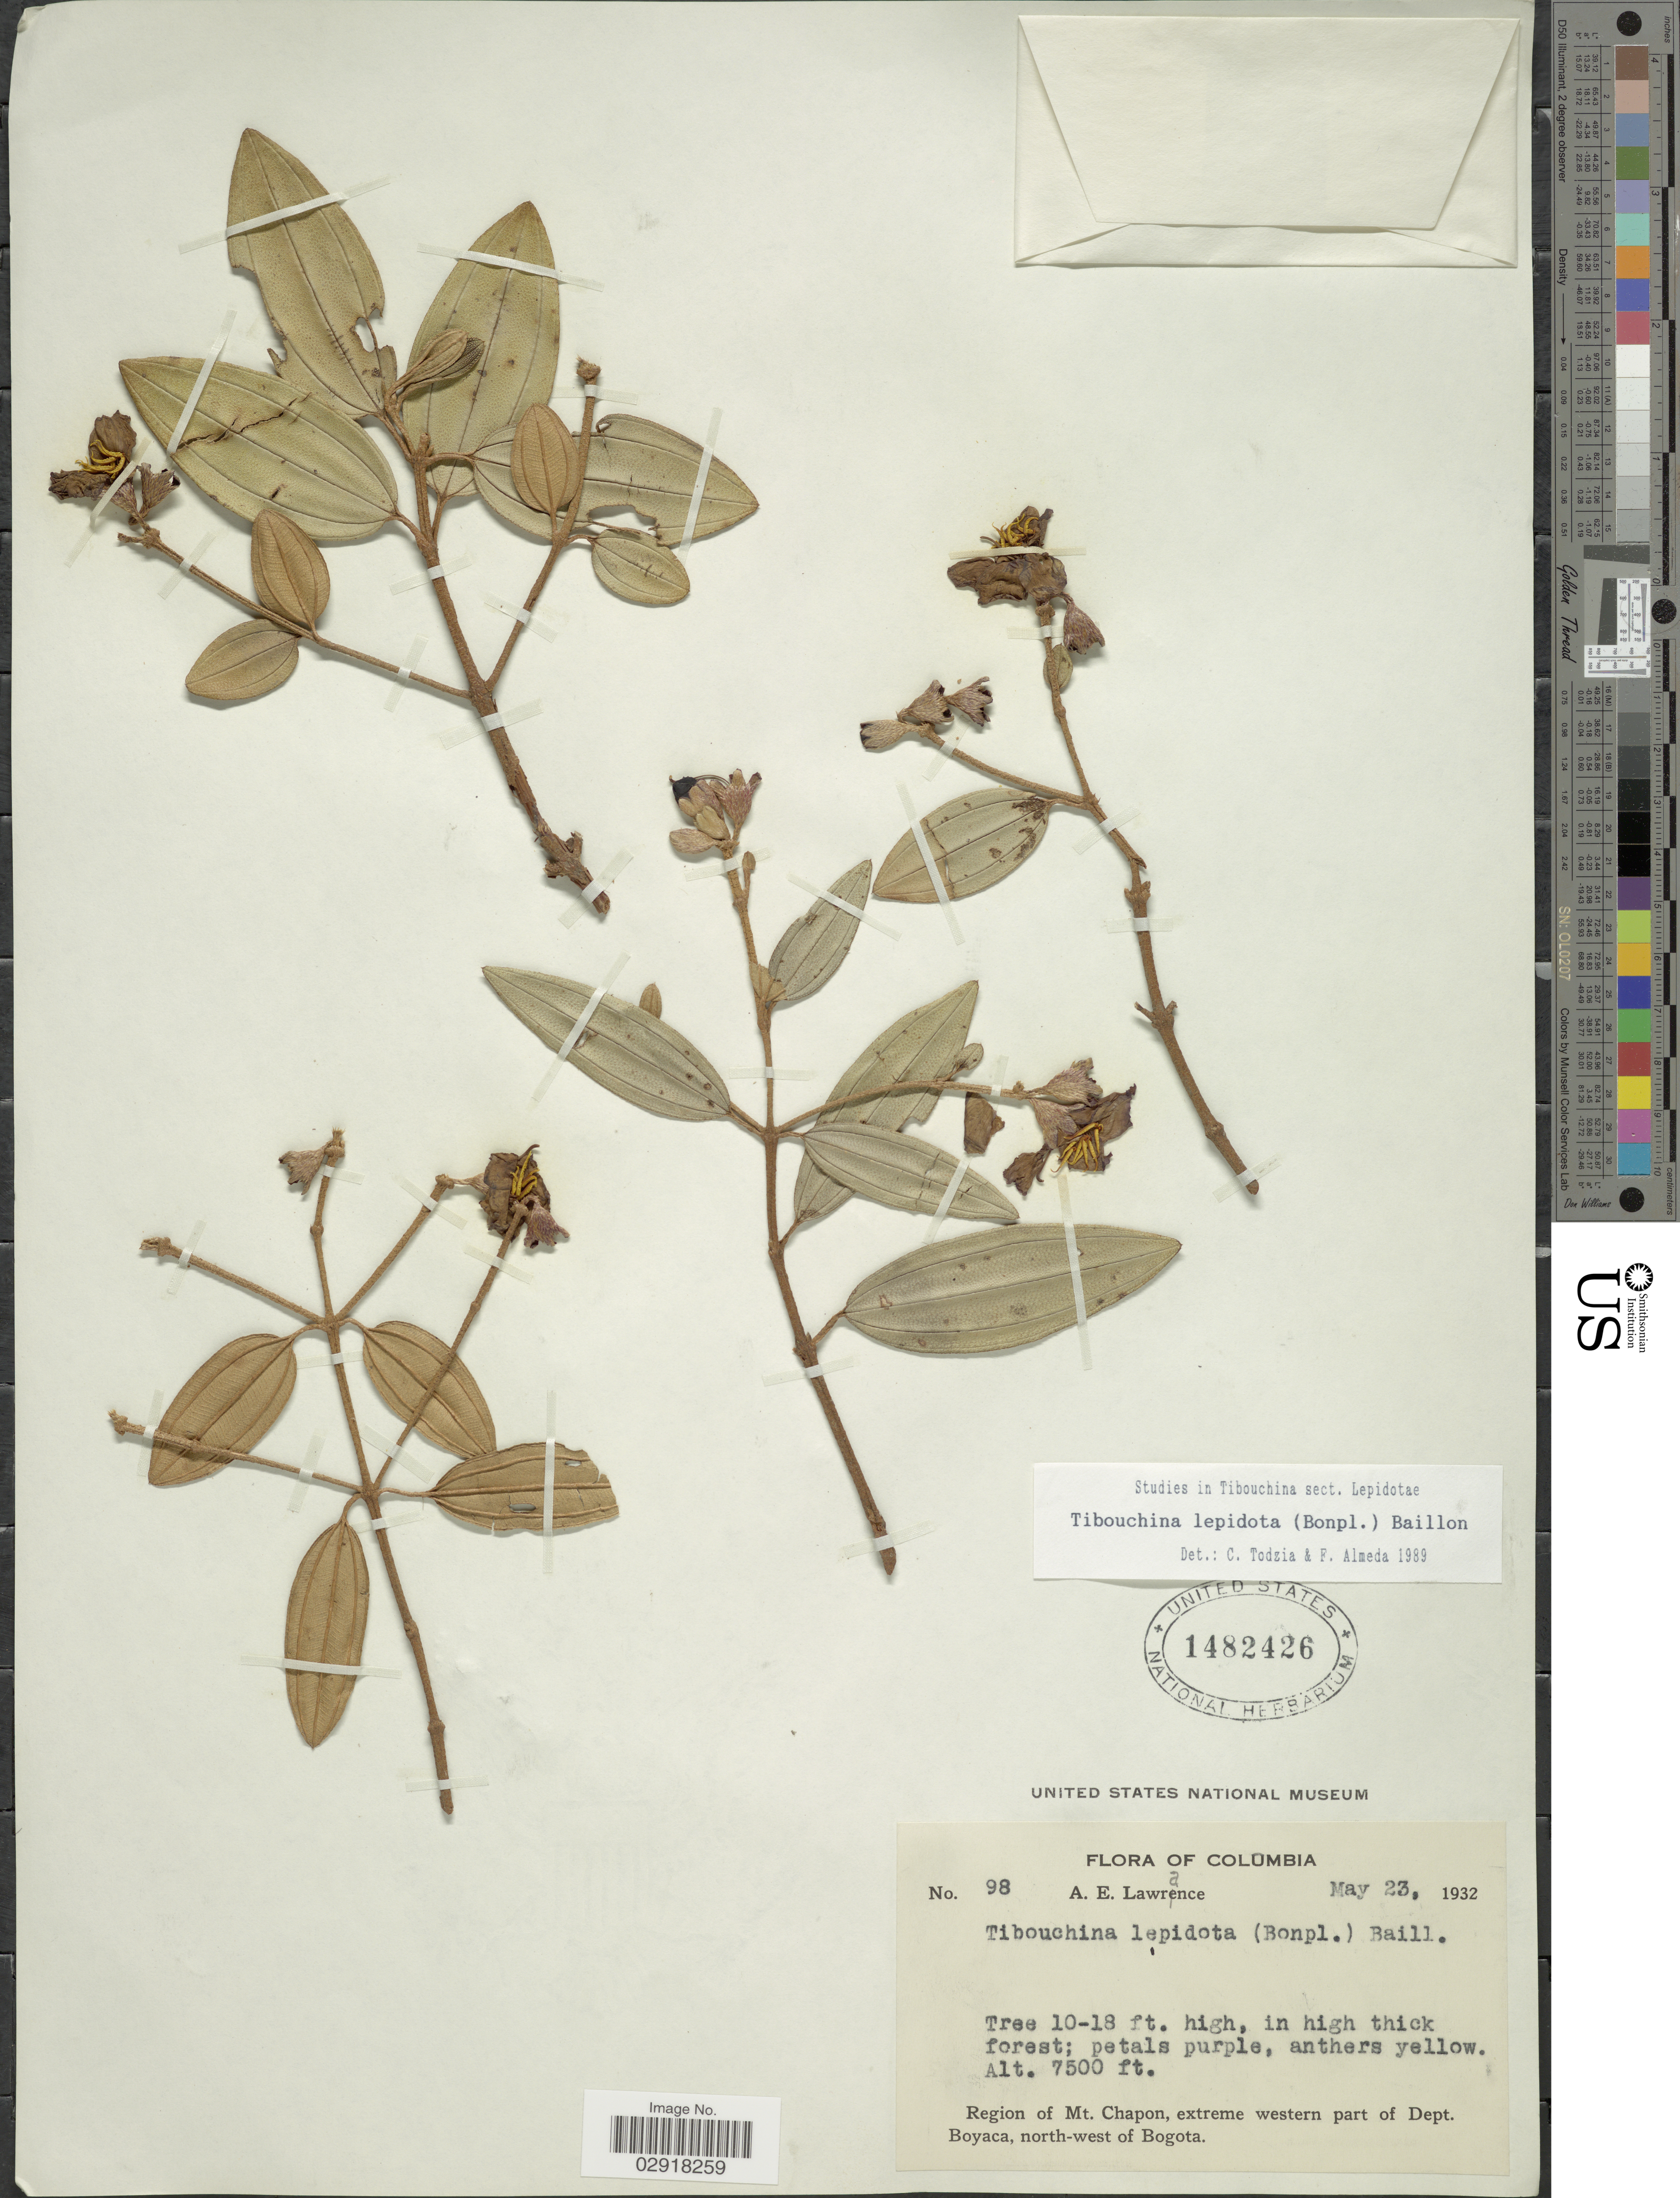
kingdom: Plantae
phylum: Tracheophyta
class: Magnoliopsida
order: Myrtales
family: Melastomataceae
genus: Andesanthus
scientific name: Andesanthus lepidotus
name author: (Humb. & Bonpl.) P.J.F. Guim. & Michelang.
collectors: A. Lawrance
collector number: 98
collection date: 1932-05-23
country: Colombia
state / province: Boyacá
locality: Region of Mt. Chapon, extreme western part of Dept. Boyaca, north-west of Bogota.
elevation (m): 2286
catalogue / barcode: US 1482426